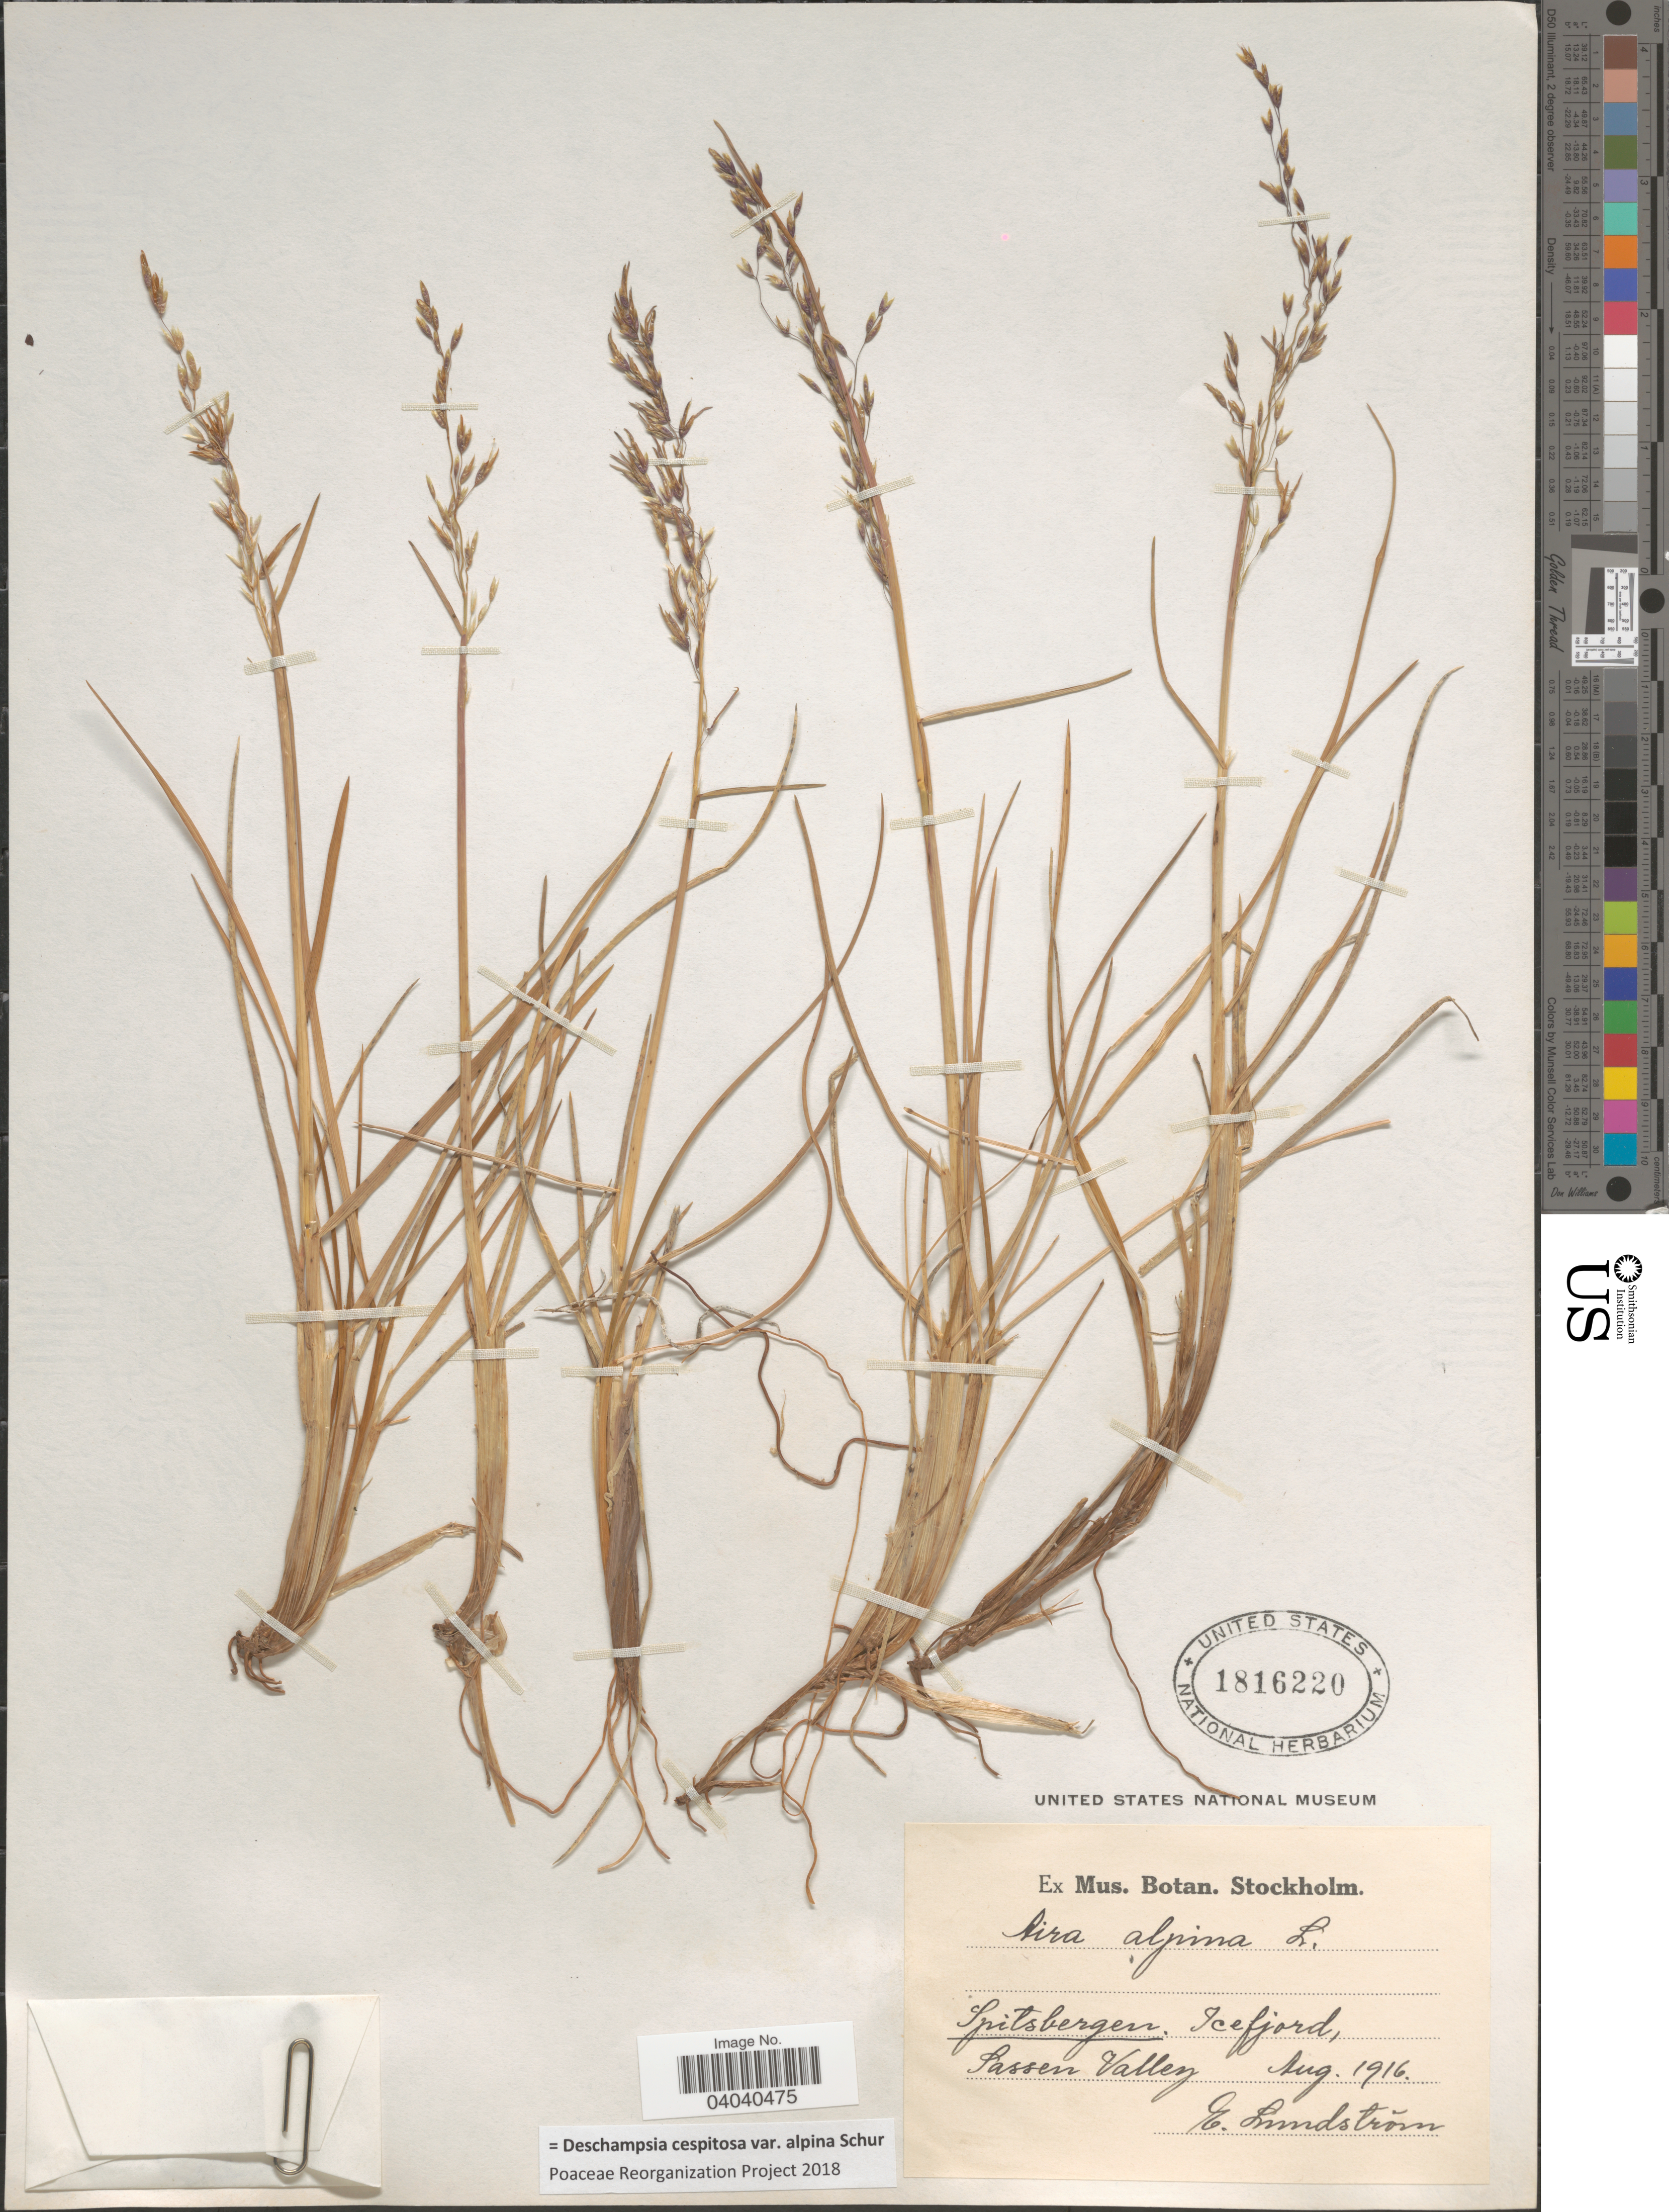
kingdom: Plantae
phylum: Tracheophyta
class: Liliopsida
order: Poales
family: Poaceae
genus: Deschampsia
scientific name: Deschampsia cespitosa var. alpina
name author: Vasey ex W.J. Beal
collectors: E. Lundström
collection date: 1916-08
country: Norway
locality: Spitsbergen. Icefjord, Sassen Valley.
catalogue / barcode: US 1816220